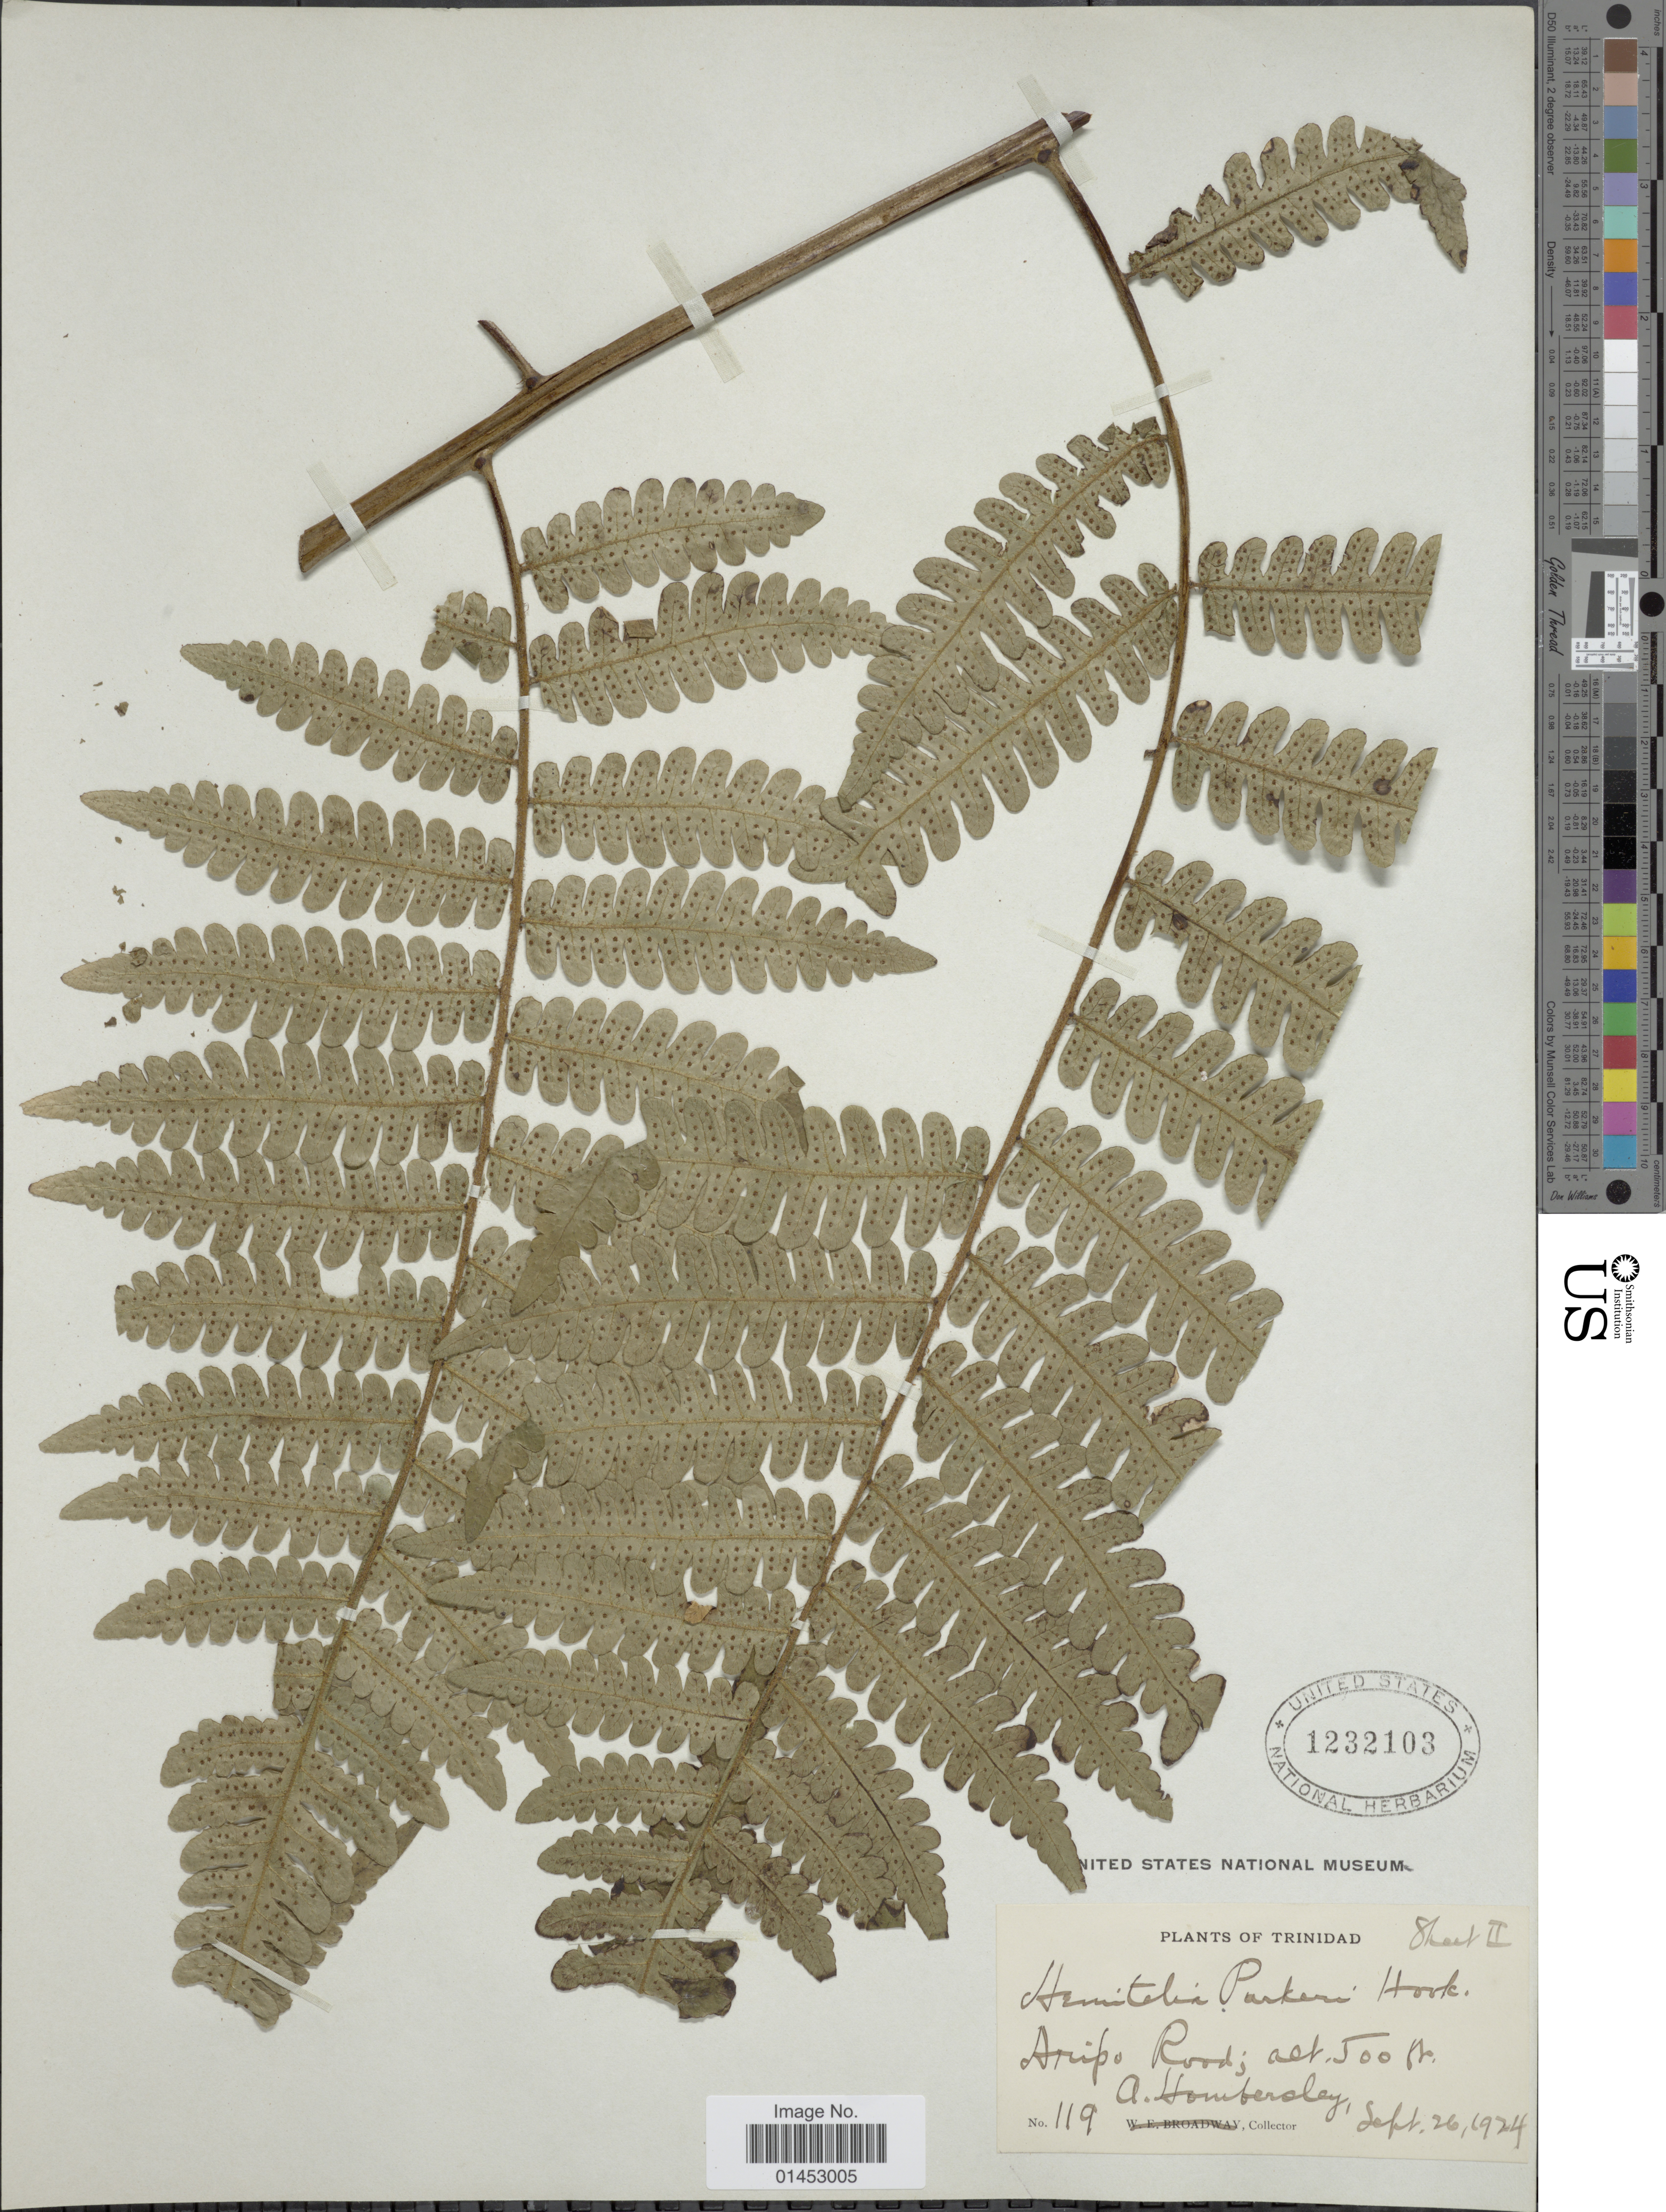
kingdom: Plantae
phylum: Tracheophyta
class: Polypodiopsida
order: Cyatheales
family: Cyatheaceae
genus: Cyathea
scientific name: Cyathea surinamensis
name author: (Miq.) Domin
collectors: A. Hombersley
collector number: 119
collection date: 1924-09-26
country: Trinidad and Tobago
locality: Trinidad, Aripo Road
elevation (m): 152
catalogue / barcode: US 1232103